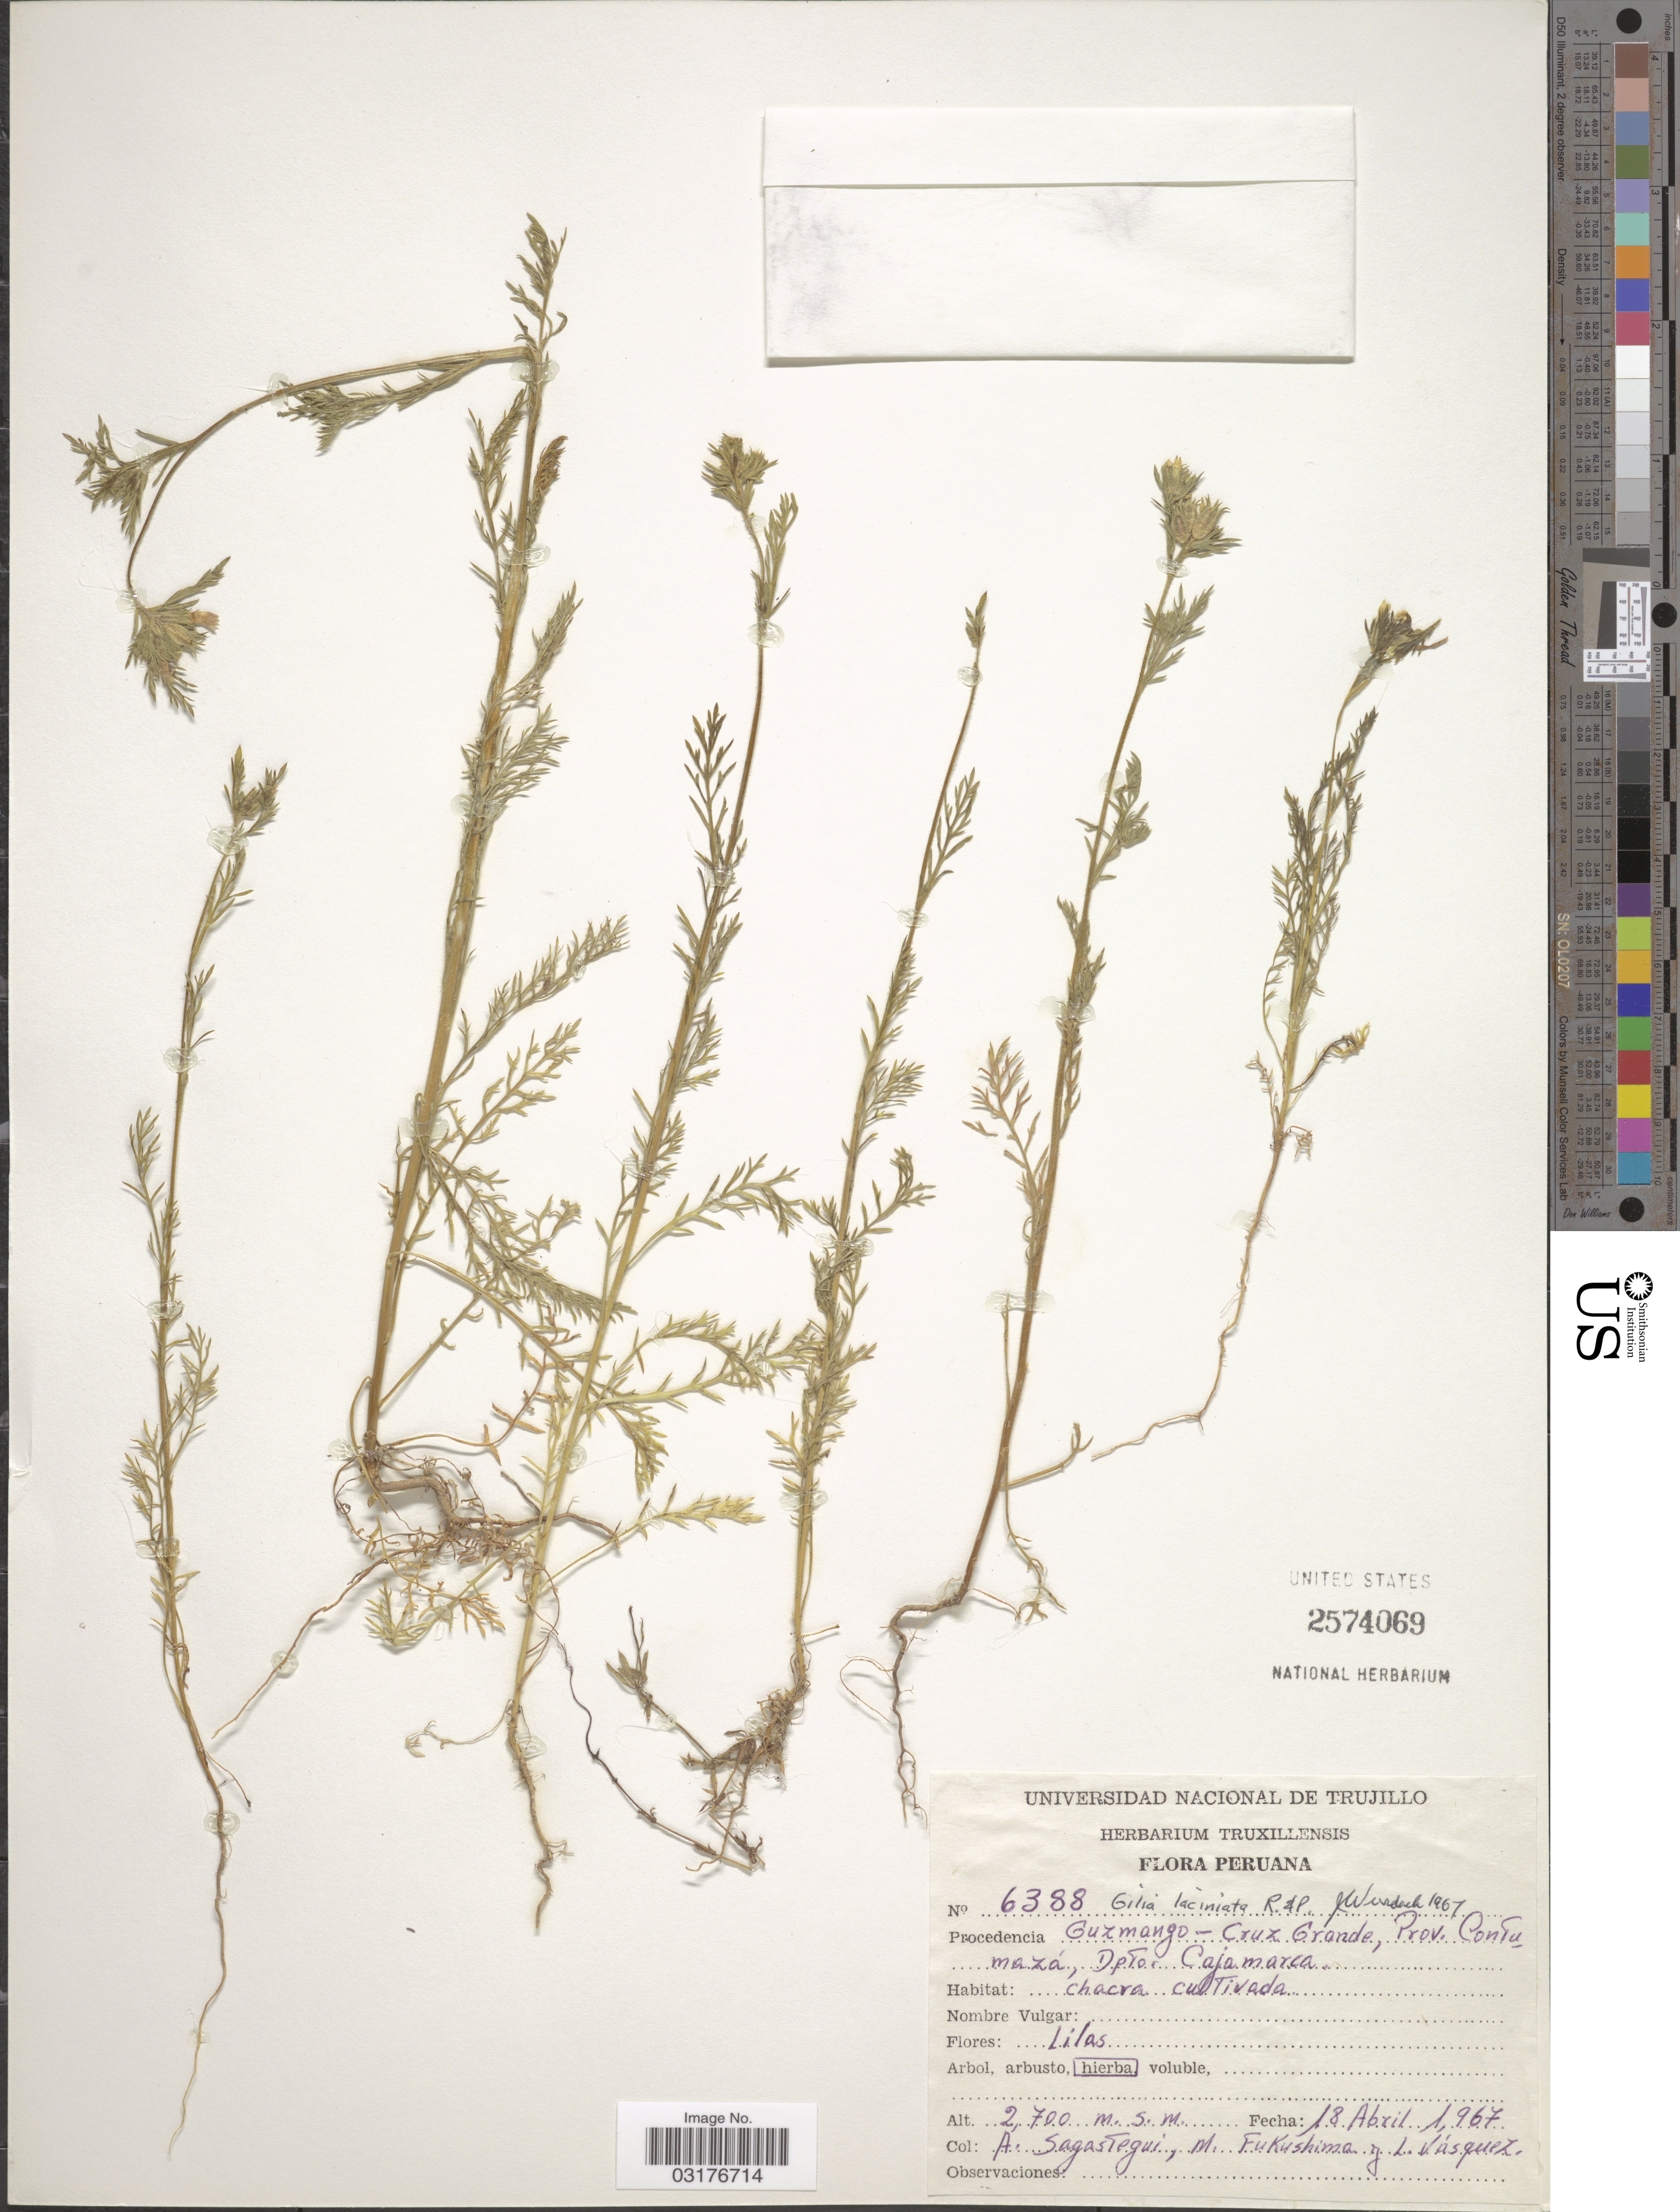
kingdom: Plantae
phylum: Tracheophyta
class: Magnoliopsida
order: Ericales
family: Polemoniaceae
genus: Gilia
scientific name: Gilia laciniata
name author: Ruiz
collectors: A. Sagastegui, M. Fukushima & L. Vasquez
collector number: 6388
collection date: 1967-04-18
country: Peru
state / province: Cajamarca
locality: Procedencia Guzmango - Cruz Grande, Prov. Contumazá, Dpto. Cajamarca.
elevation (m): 2700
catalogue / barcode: US 2574069